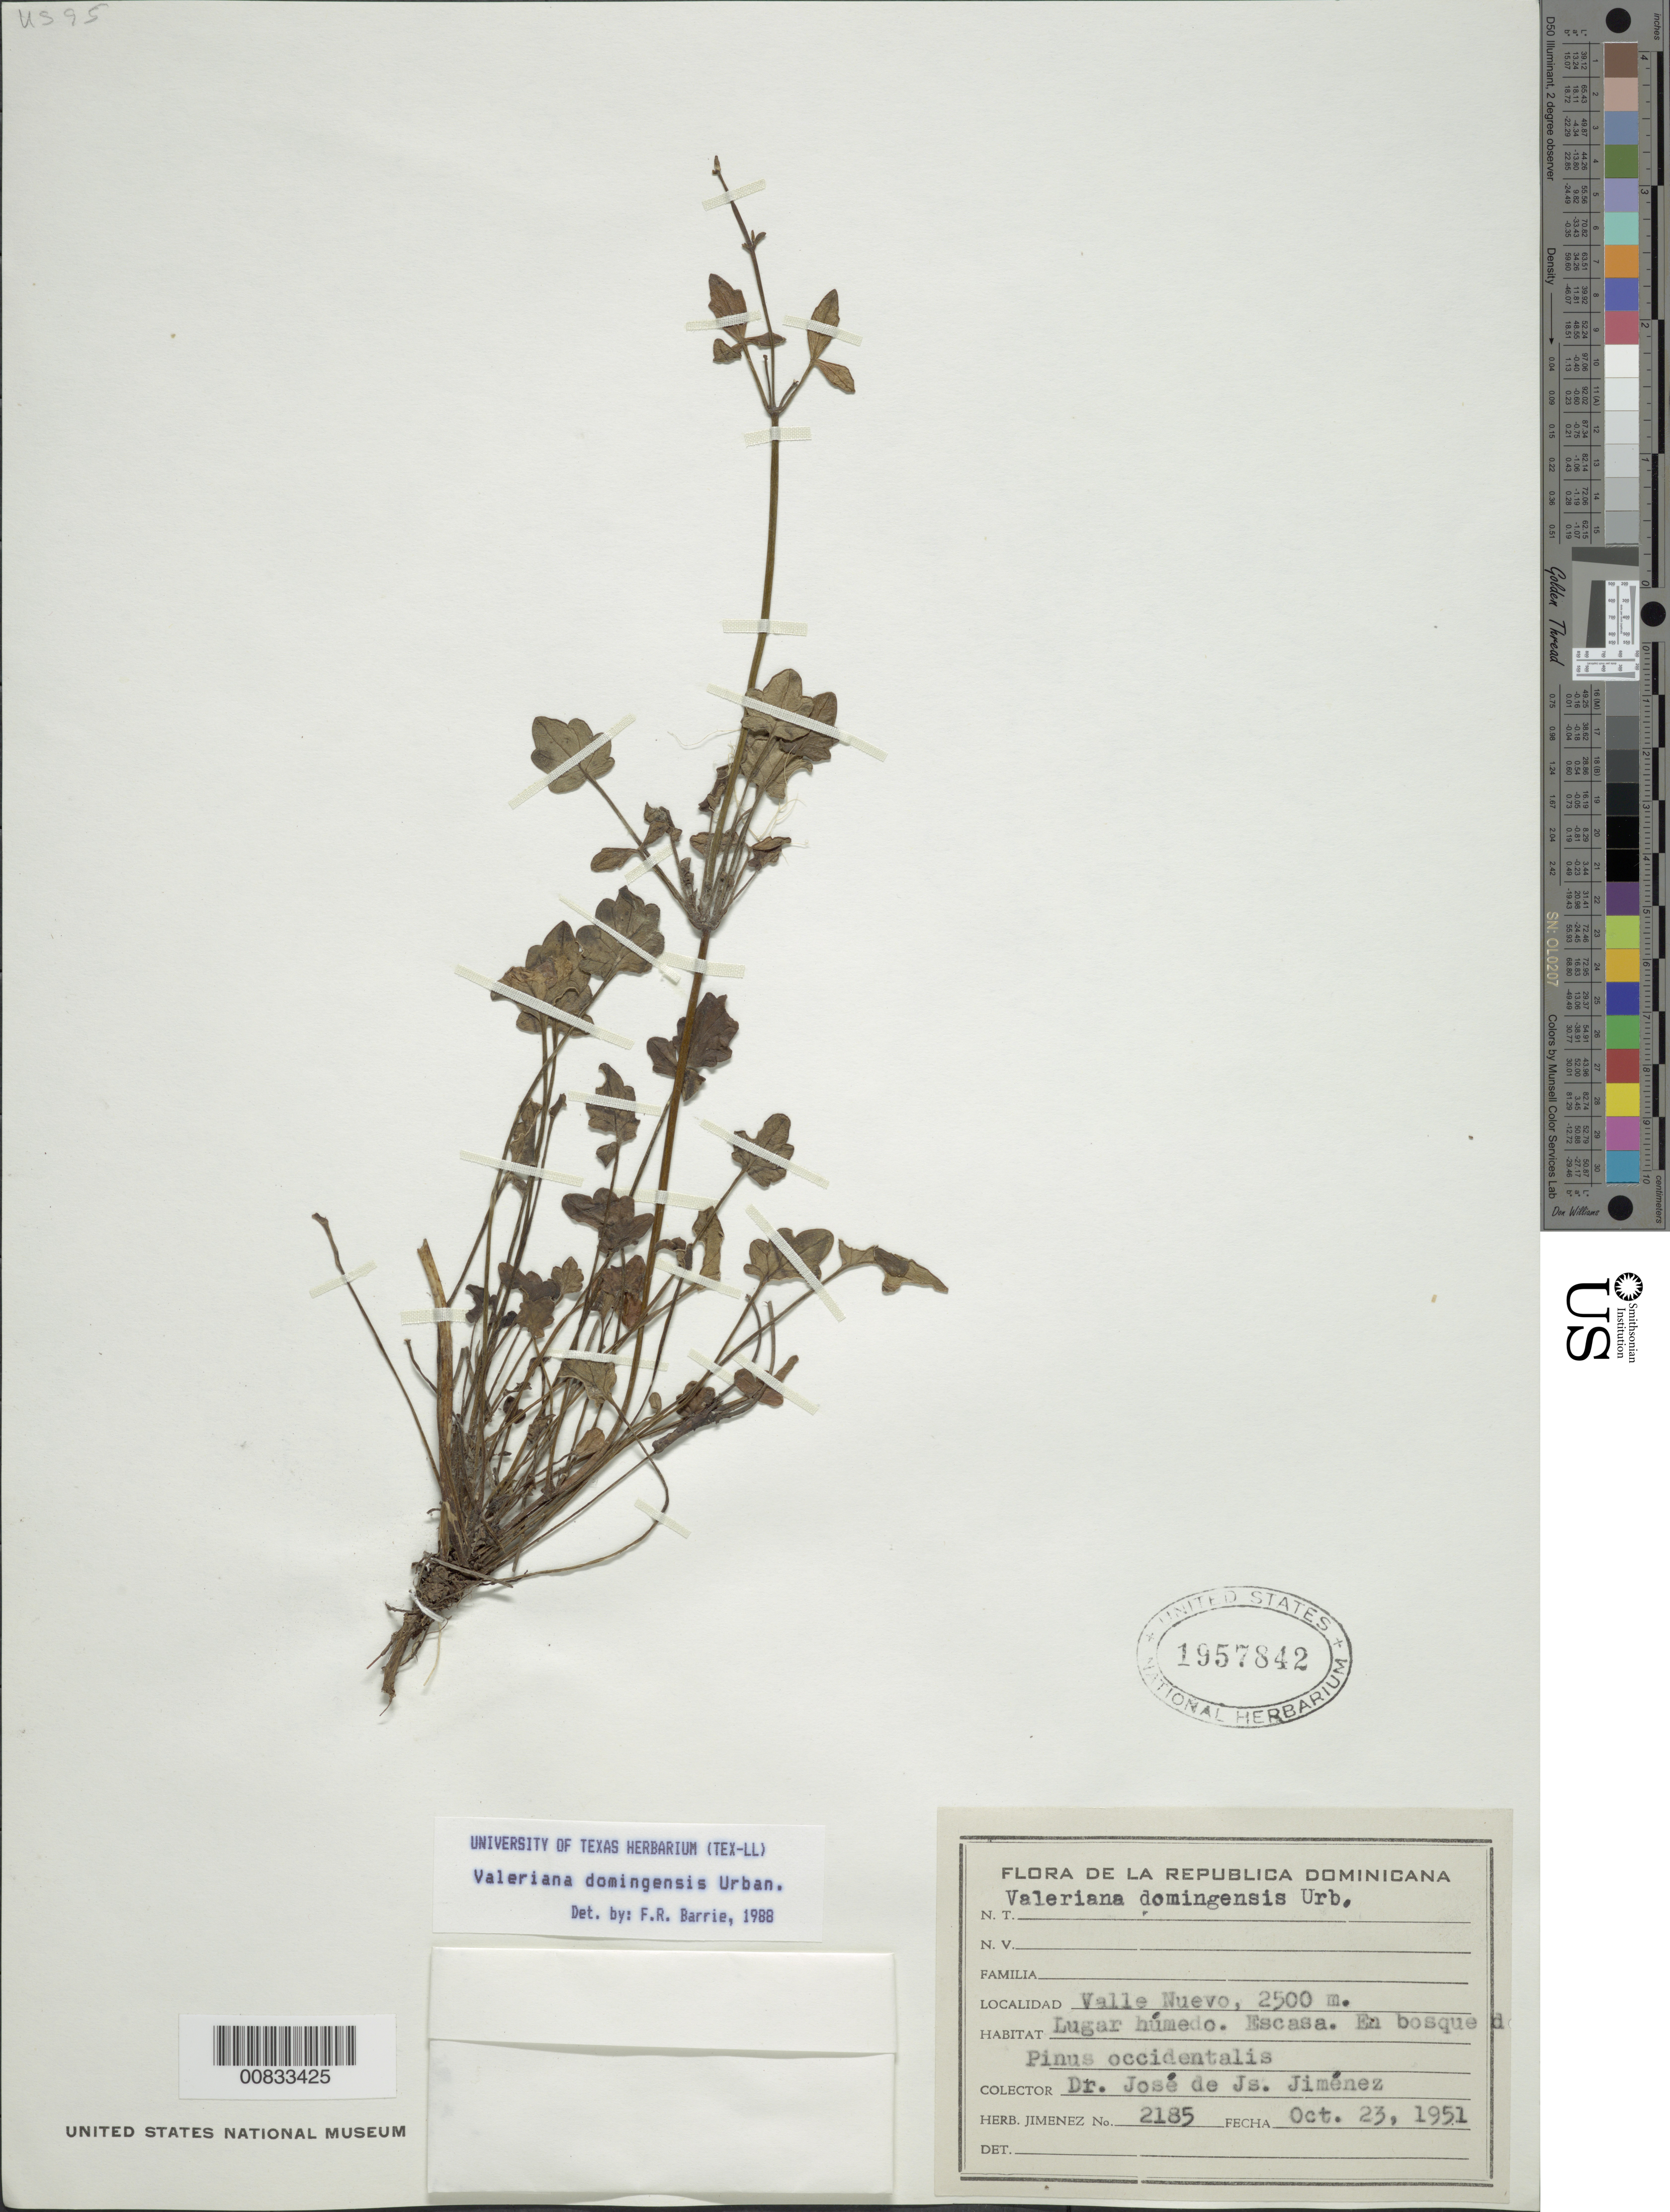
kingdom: Plantae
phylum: Tracheophyta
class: Magnoliopsida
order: Dipsacales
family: Caprifoliaceae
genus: Valeriana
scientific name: Valeriana domingensis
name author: Urb.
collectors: J. J. Jiménez Almonte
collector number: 2185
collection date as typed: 23 Oct 1951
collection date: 1951-10-23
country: Dominican Republic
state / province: La Vega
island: Hispaniola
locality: Valle Nuevo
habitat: Lugar húmedo, en bosque de Pinus occidentalis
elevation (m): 2500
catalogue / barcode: US 1957842